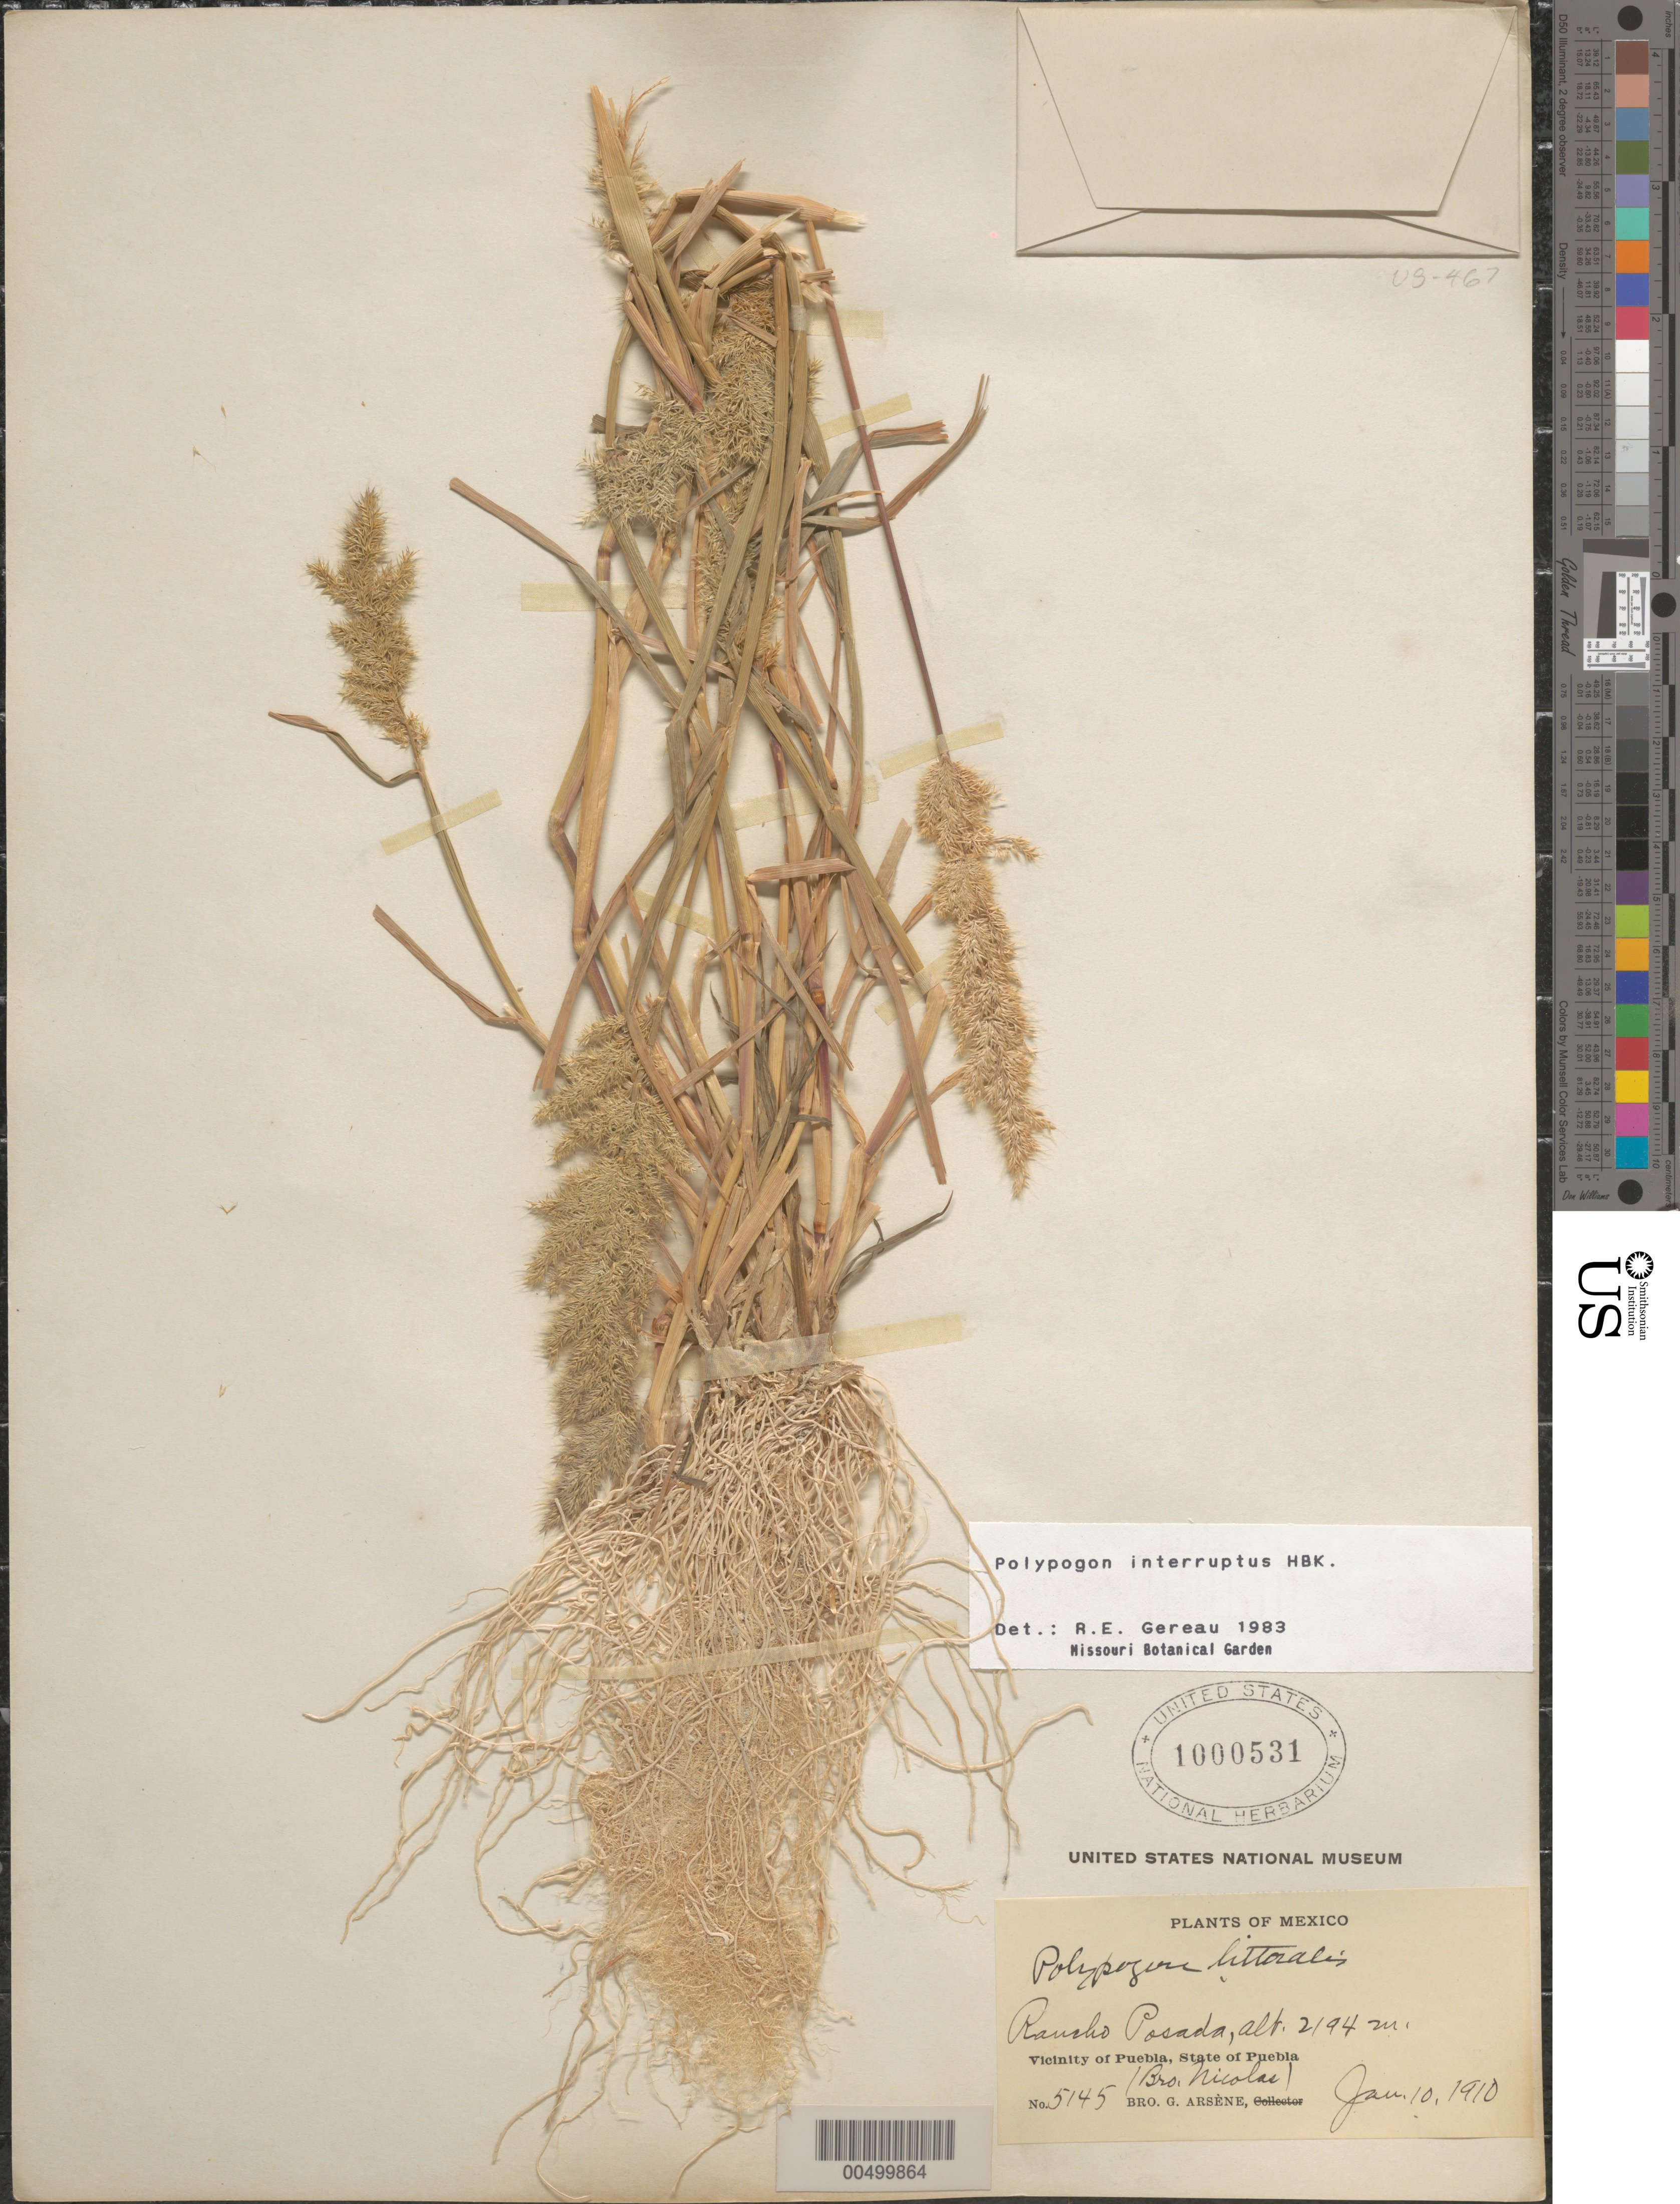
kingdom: Plantae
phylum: Tracheophyta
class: Liliopsida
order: Poales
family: Poaceae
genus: Polypogon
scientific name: Polypogon interruptus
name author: Kunth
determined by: Gereau, R. E.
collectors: B. Nicolas & Bro. G. Arsène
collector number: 5145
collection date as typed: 10 Jan 1910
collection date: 1910-01-10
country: Mexico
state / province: Puebla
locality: Vicinity of Puebla, Rancho Posada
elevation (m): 2194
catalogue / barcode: US 1000531